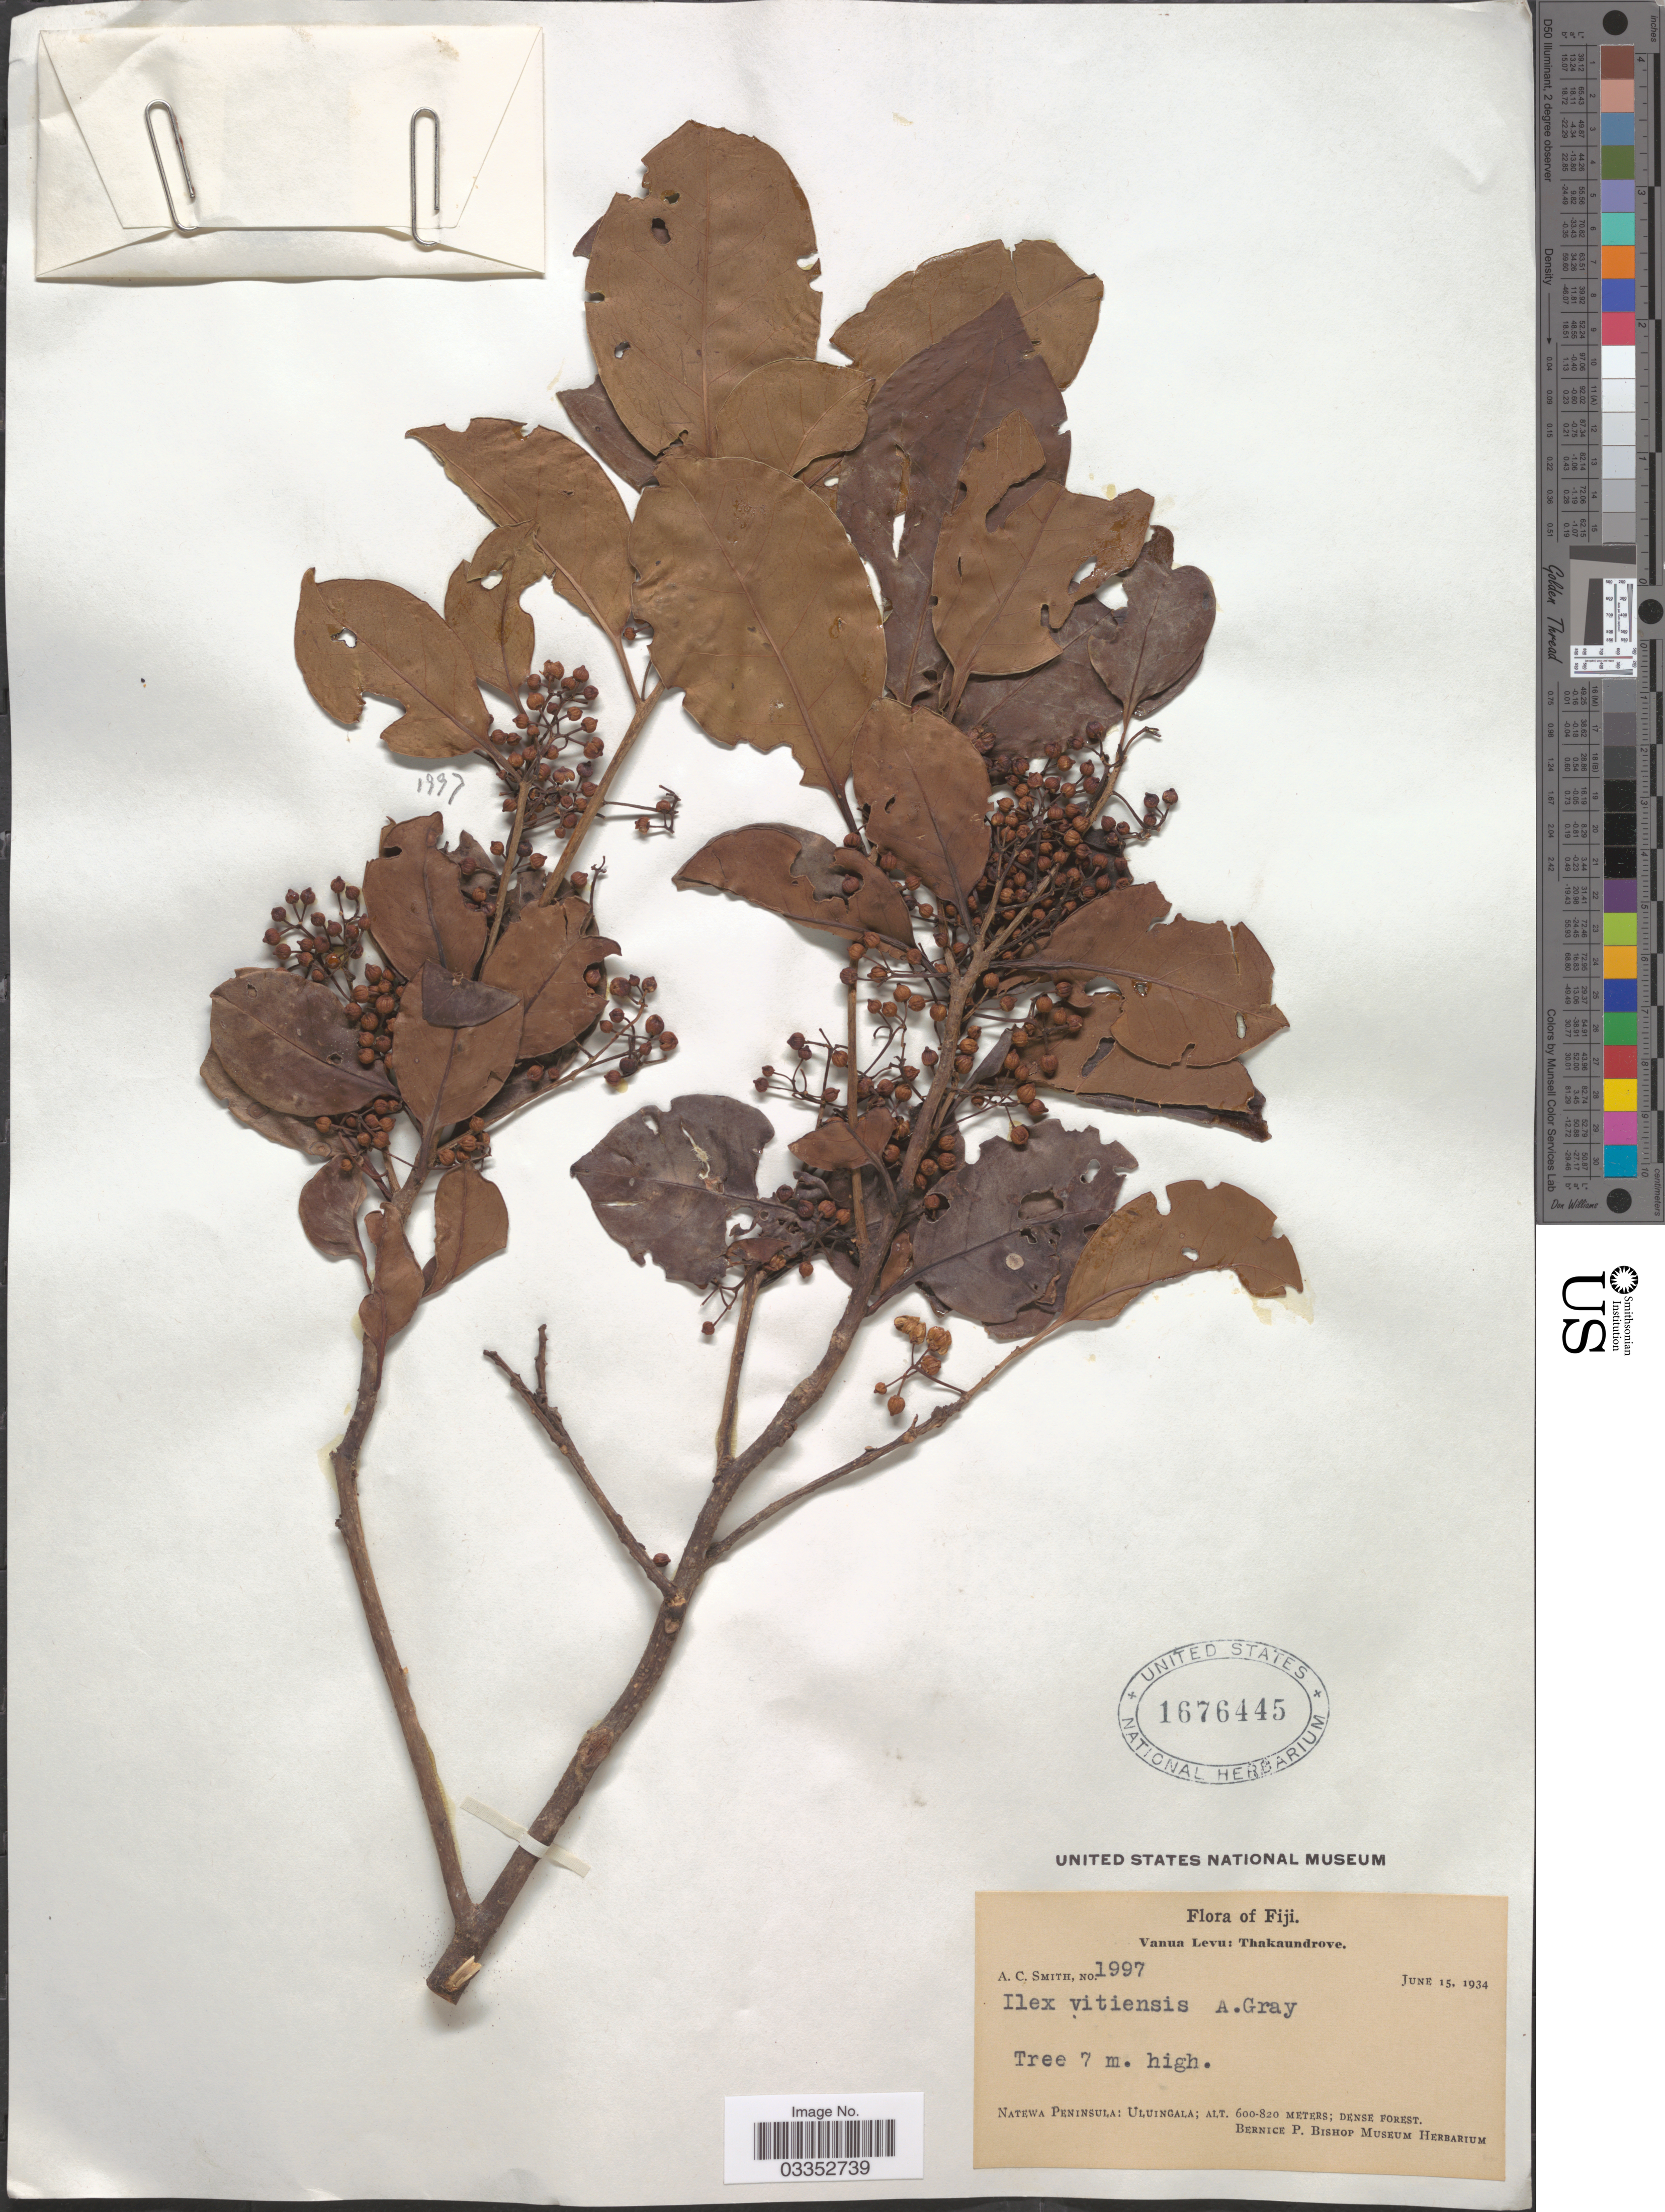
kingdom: Plantae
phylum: Tracheophyta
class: Magnoliopsida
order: Aquifoliales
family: Aquifoliaceae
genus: Ilex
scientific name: Ilex vitiensis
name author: A. Gray in Wilkes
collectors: A. C. Smith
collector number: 1997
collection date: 1934-06-15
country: Fiji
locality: Vanua Levu: Thakaundrove. Natewa Peninsula: Uluingala.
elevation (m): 600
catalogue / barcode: US 1676445